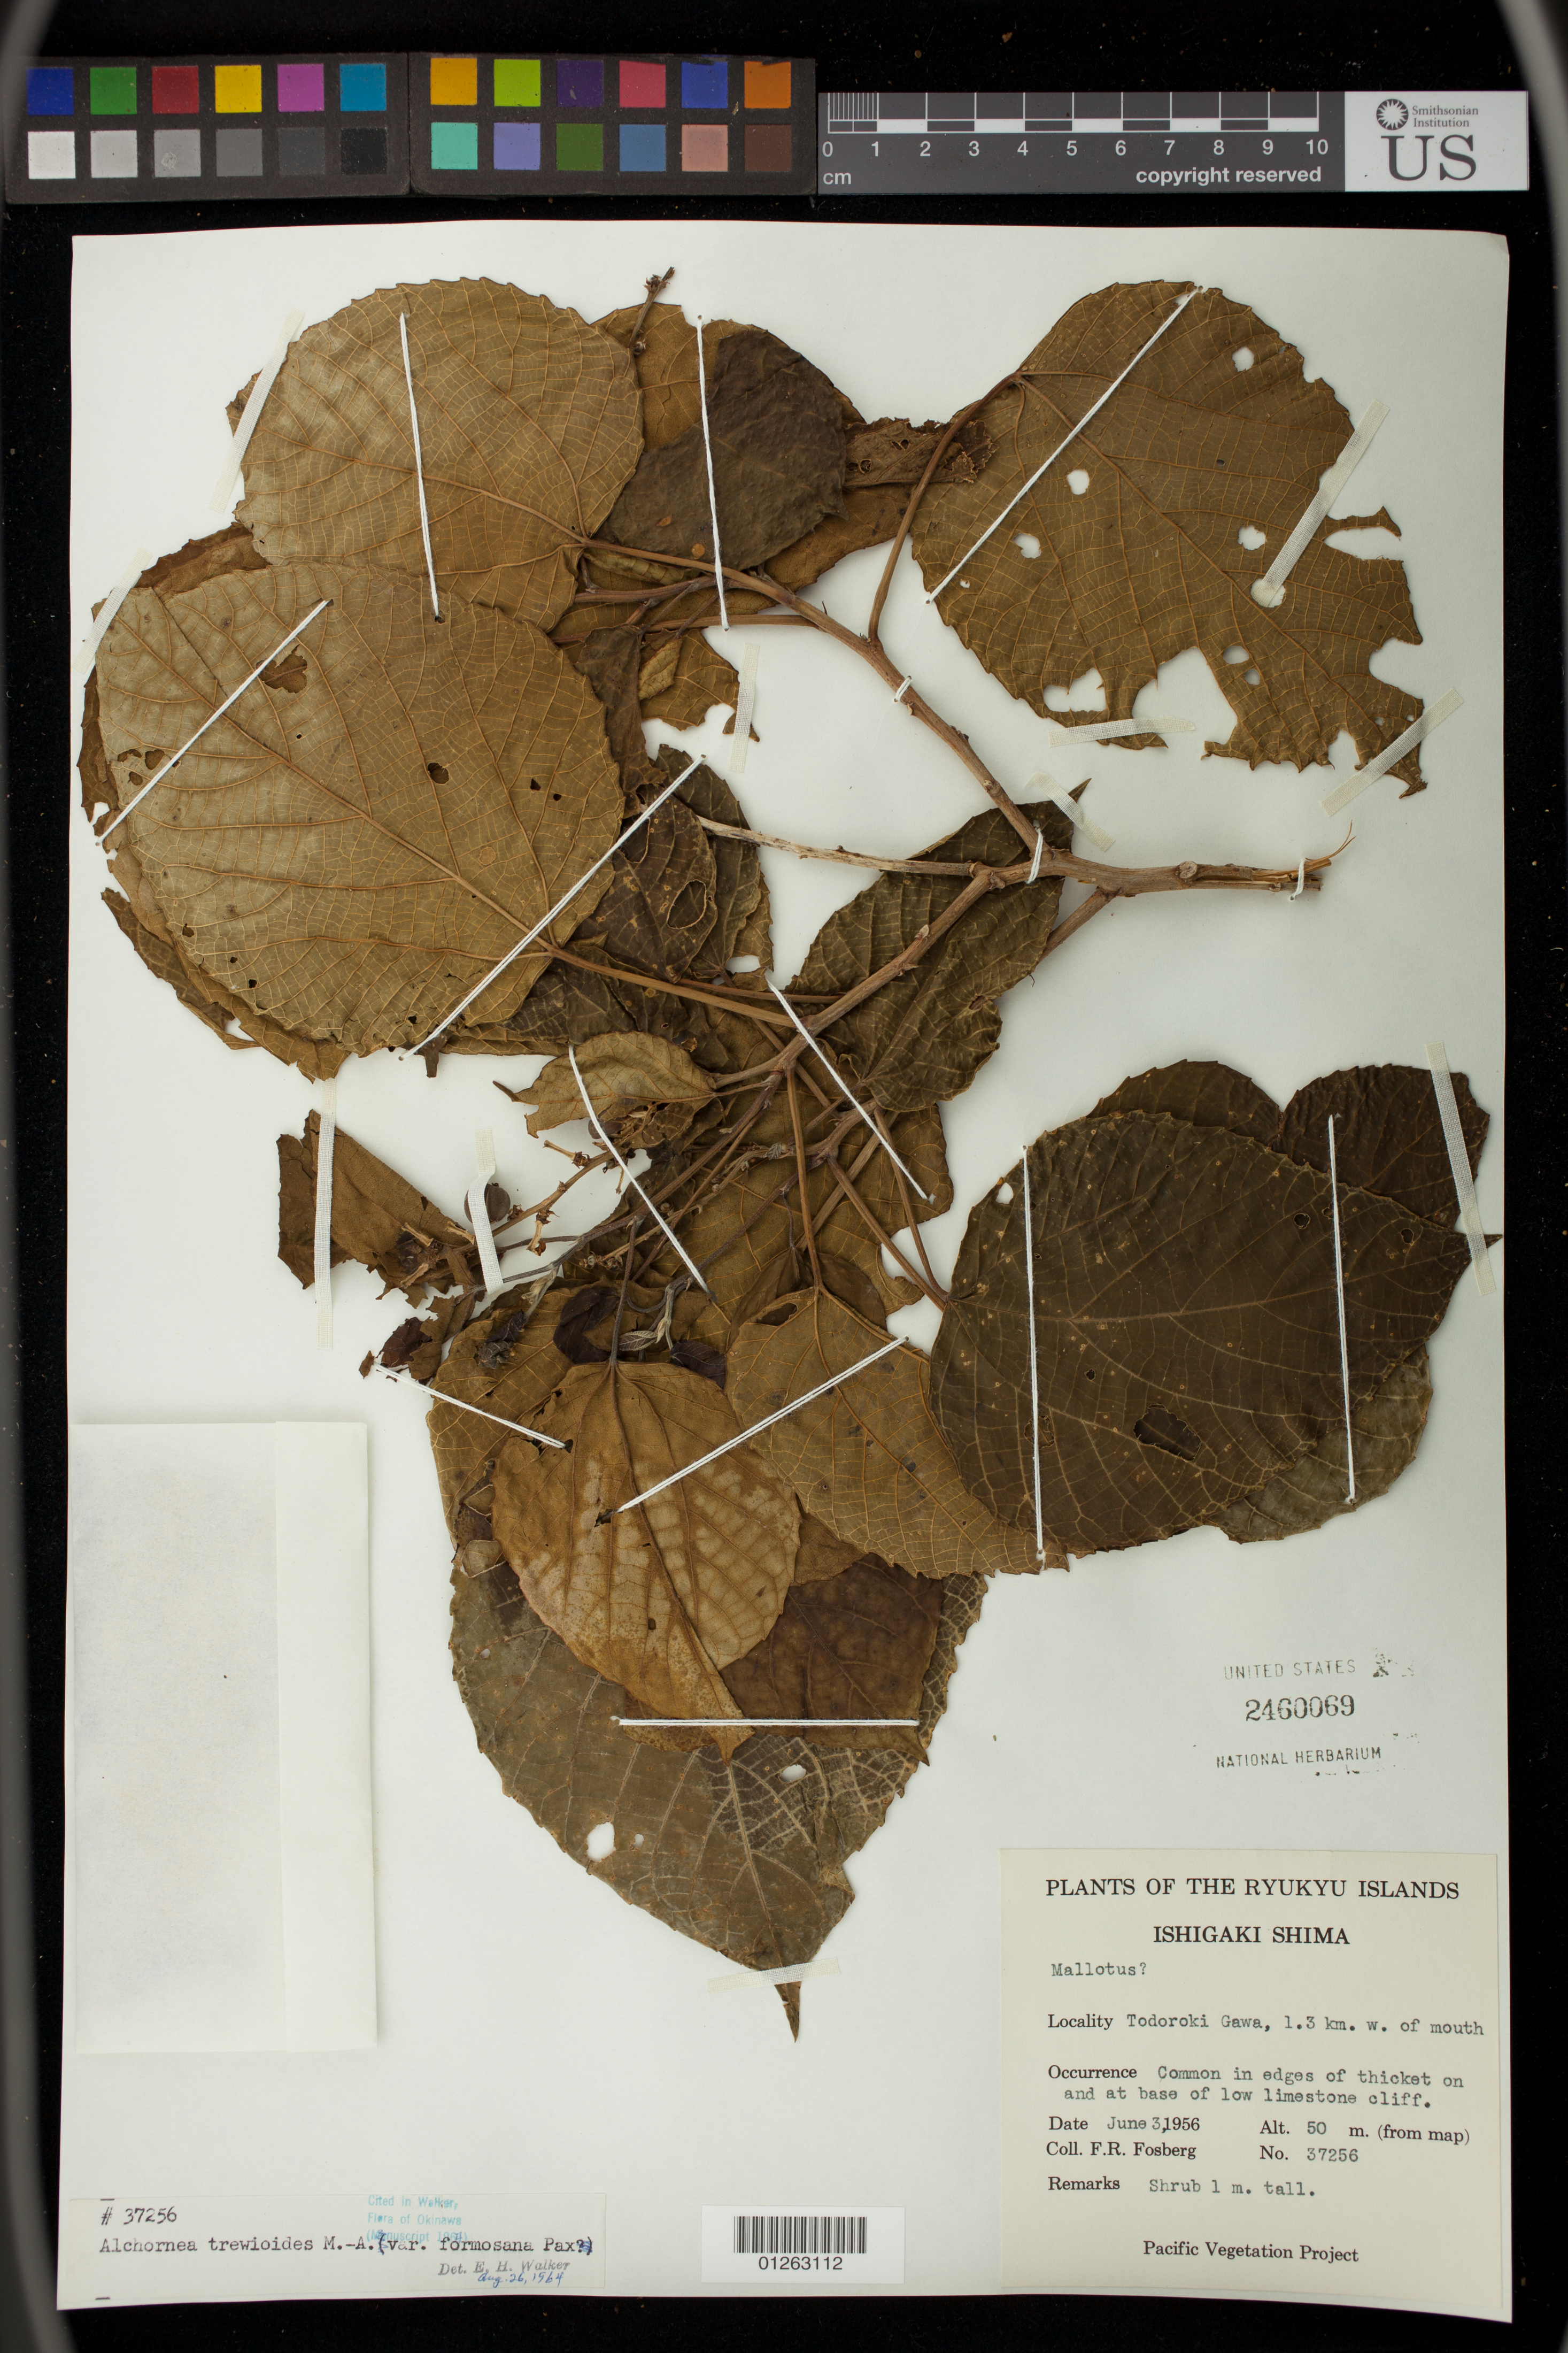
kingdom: Plantae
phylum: Tracheophyta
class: Magnoliopsida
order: Malpighiales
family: Euphorbiaceae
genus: Alchornea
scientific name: Alchornea pearcei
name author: Britton ex Rusby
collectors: F. Fosburg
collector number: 37256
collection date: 1956-06-03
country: Japan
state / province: Okinawa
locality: Todoroki Gawa, 1.3 km w. of mouth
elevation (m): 50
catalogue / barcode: US 2460069